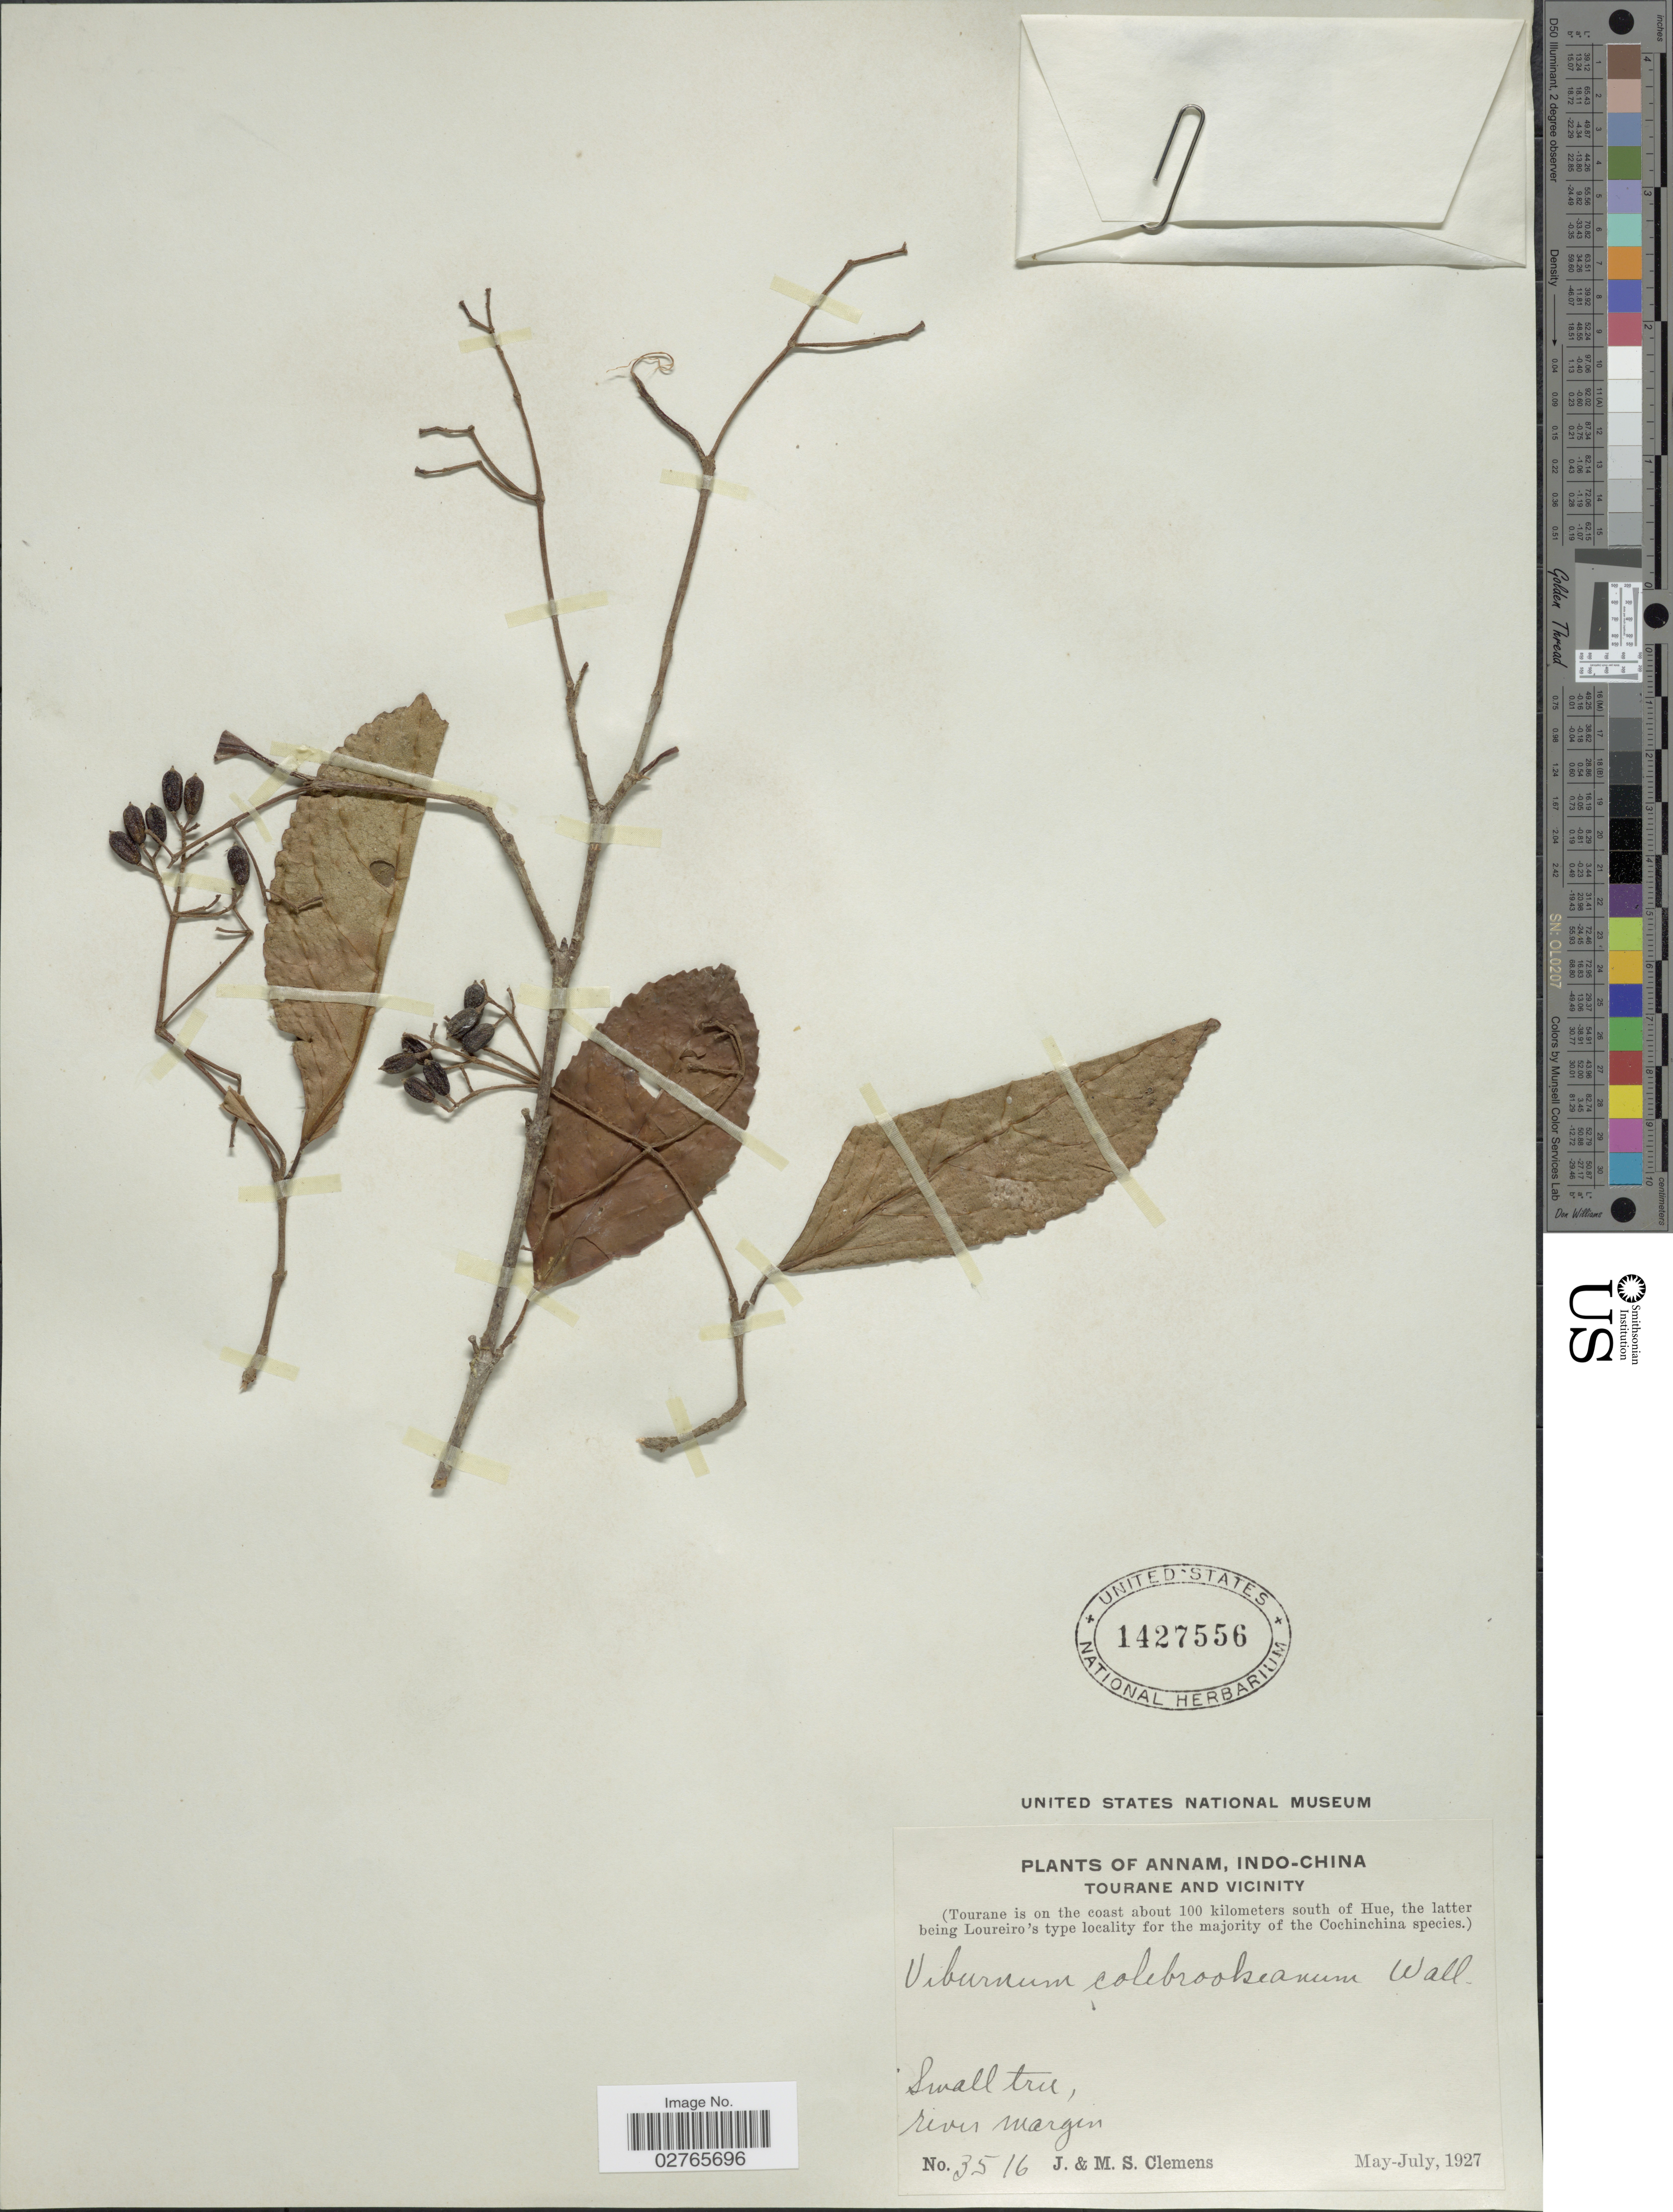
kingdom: Plantae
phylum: Tracheophyta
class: Magnoliopsida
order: Dipsacales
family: Viburnaceae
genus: Viburnum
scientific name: Viburnum colebrookeanum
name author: Wall. ex DC.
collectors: J. Clemens & M. S. Clemens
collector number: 3516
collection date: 1927-05/1927-07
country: Vietnam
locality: Annam, Indo-China. Tourane and vicinity. (Tourane is on the coast about 100 kilometers south of Hue.)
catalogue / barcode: US 1427556